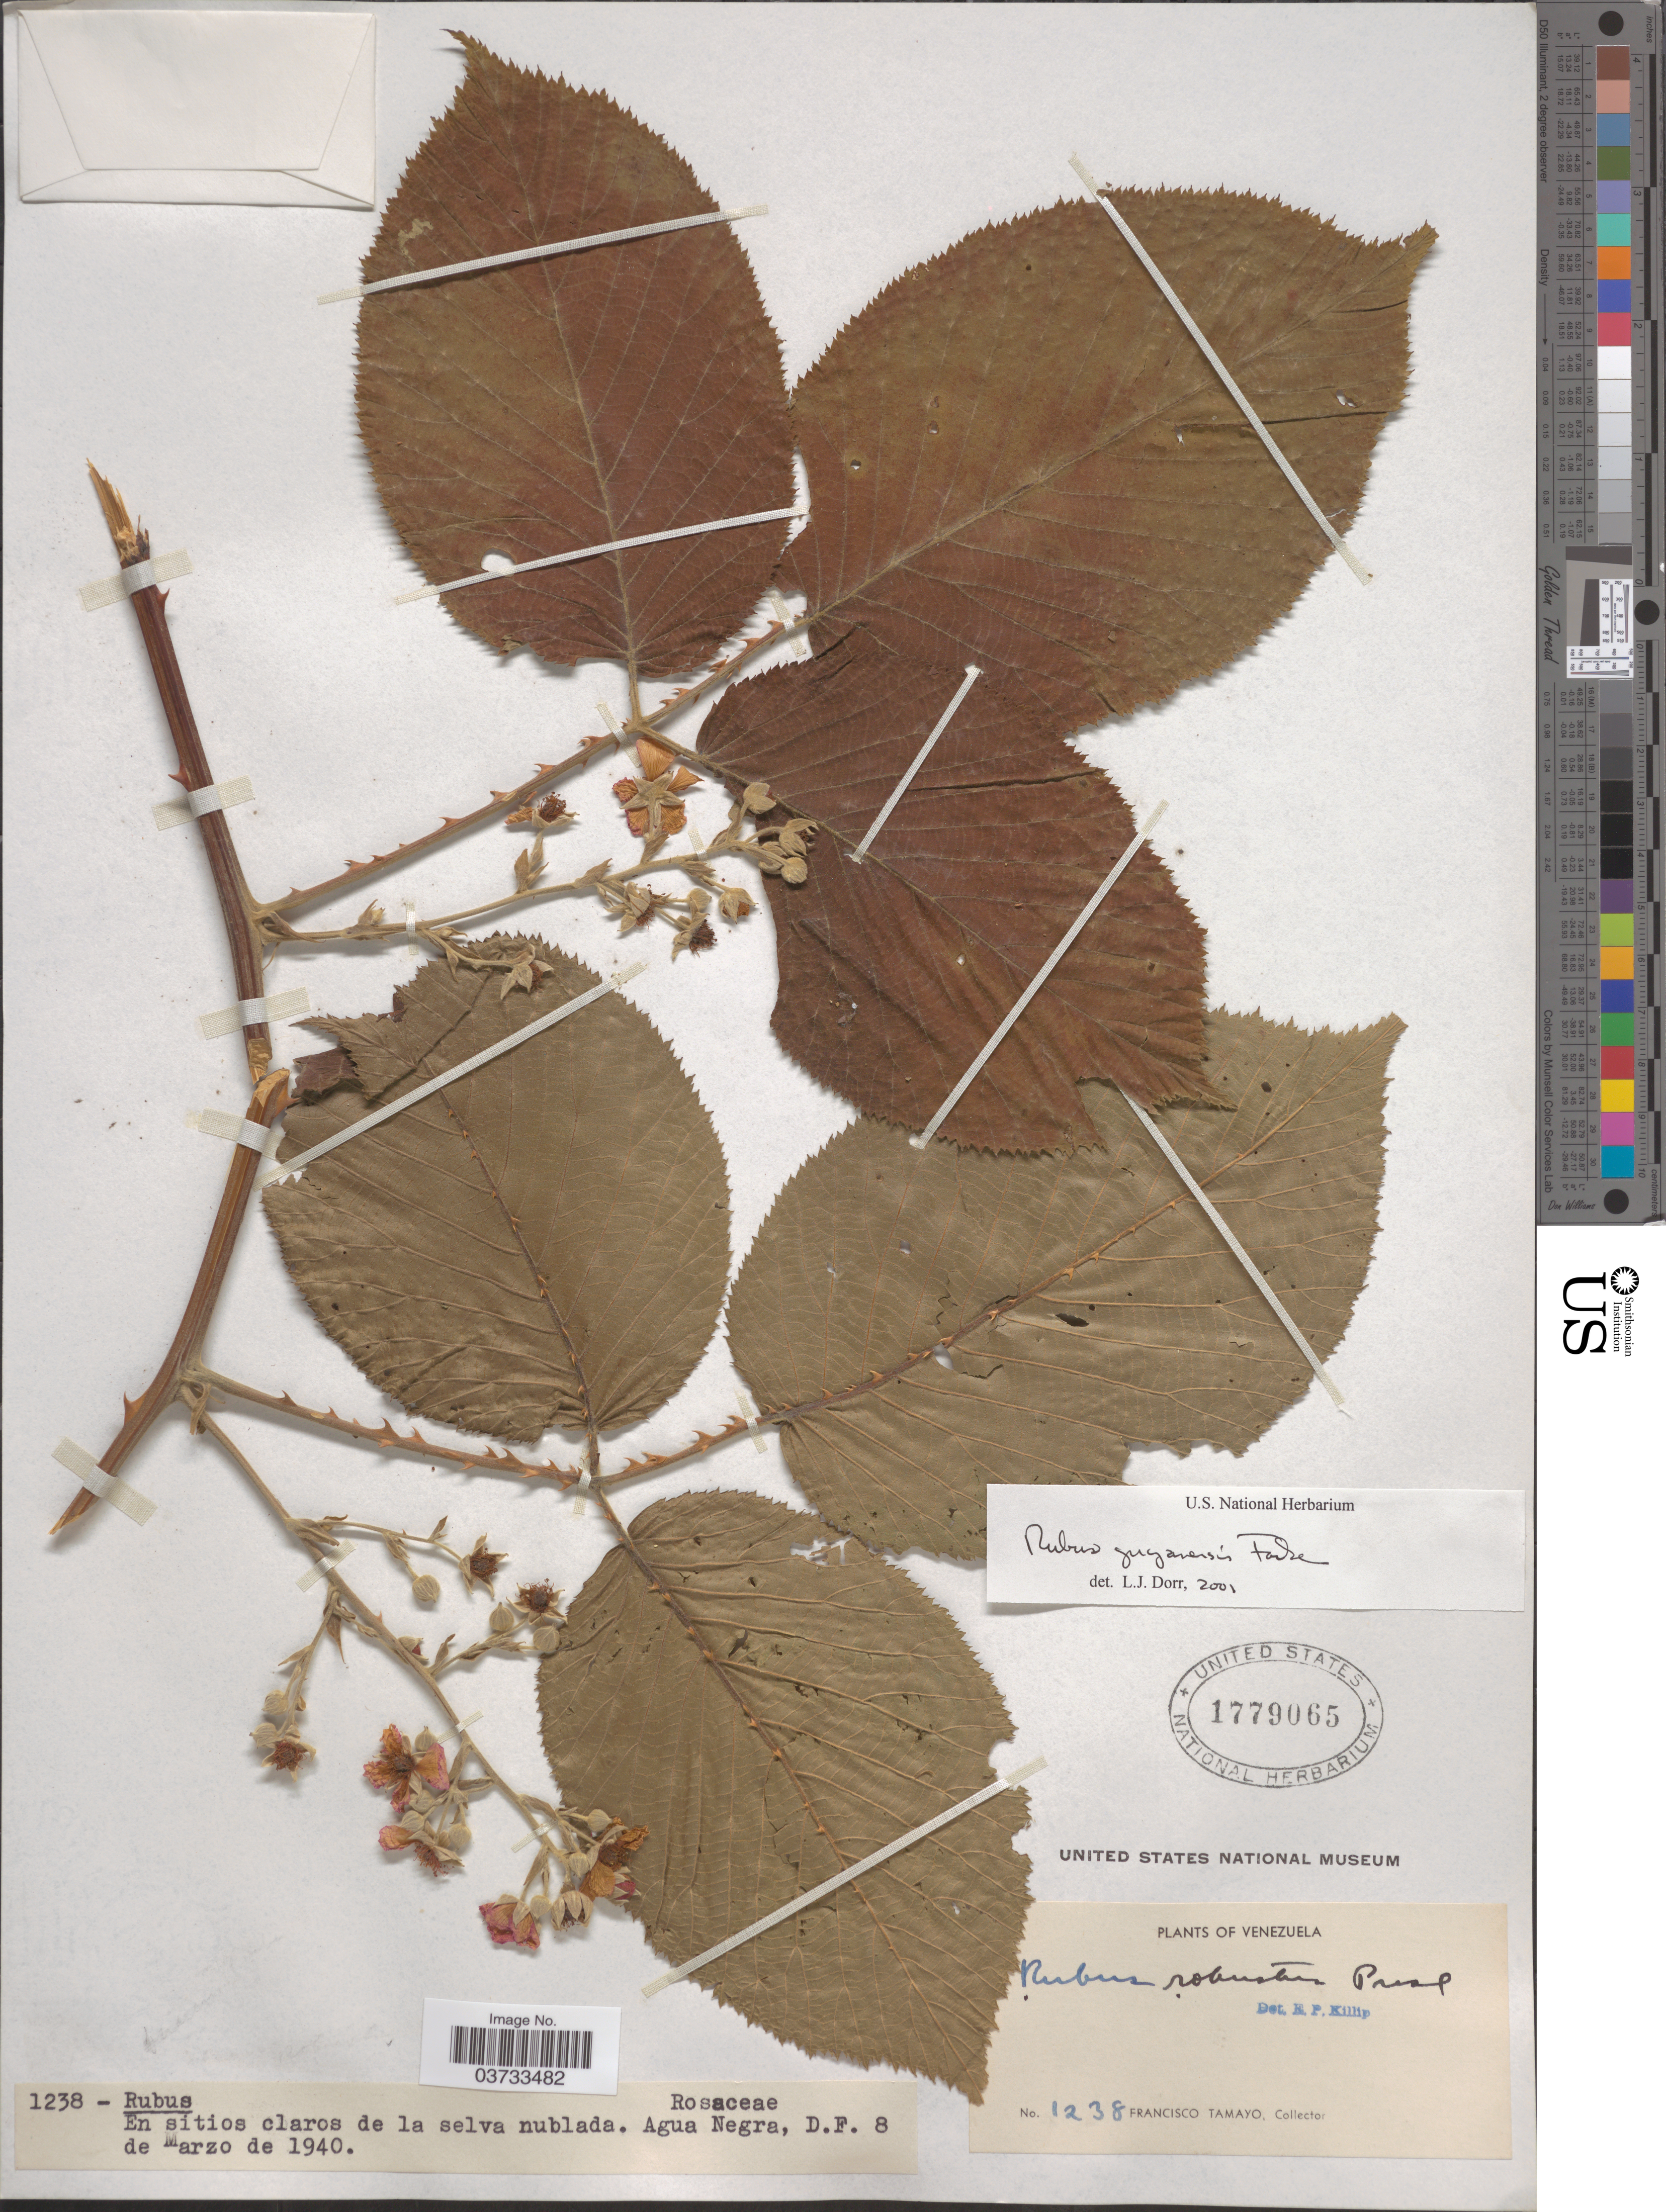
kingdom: Plantae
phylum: Tracheophyta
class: Magnoliopsida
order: Rosales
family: Rosaceae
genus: Rubus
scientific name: Rubus guyanensis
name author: Focke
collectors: F. Tamayo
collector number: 1238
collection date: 1940-03-08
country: Venezuela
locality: Agua Negra, D.F.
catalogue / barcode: US 1779065